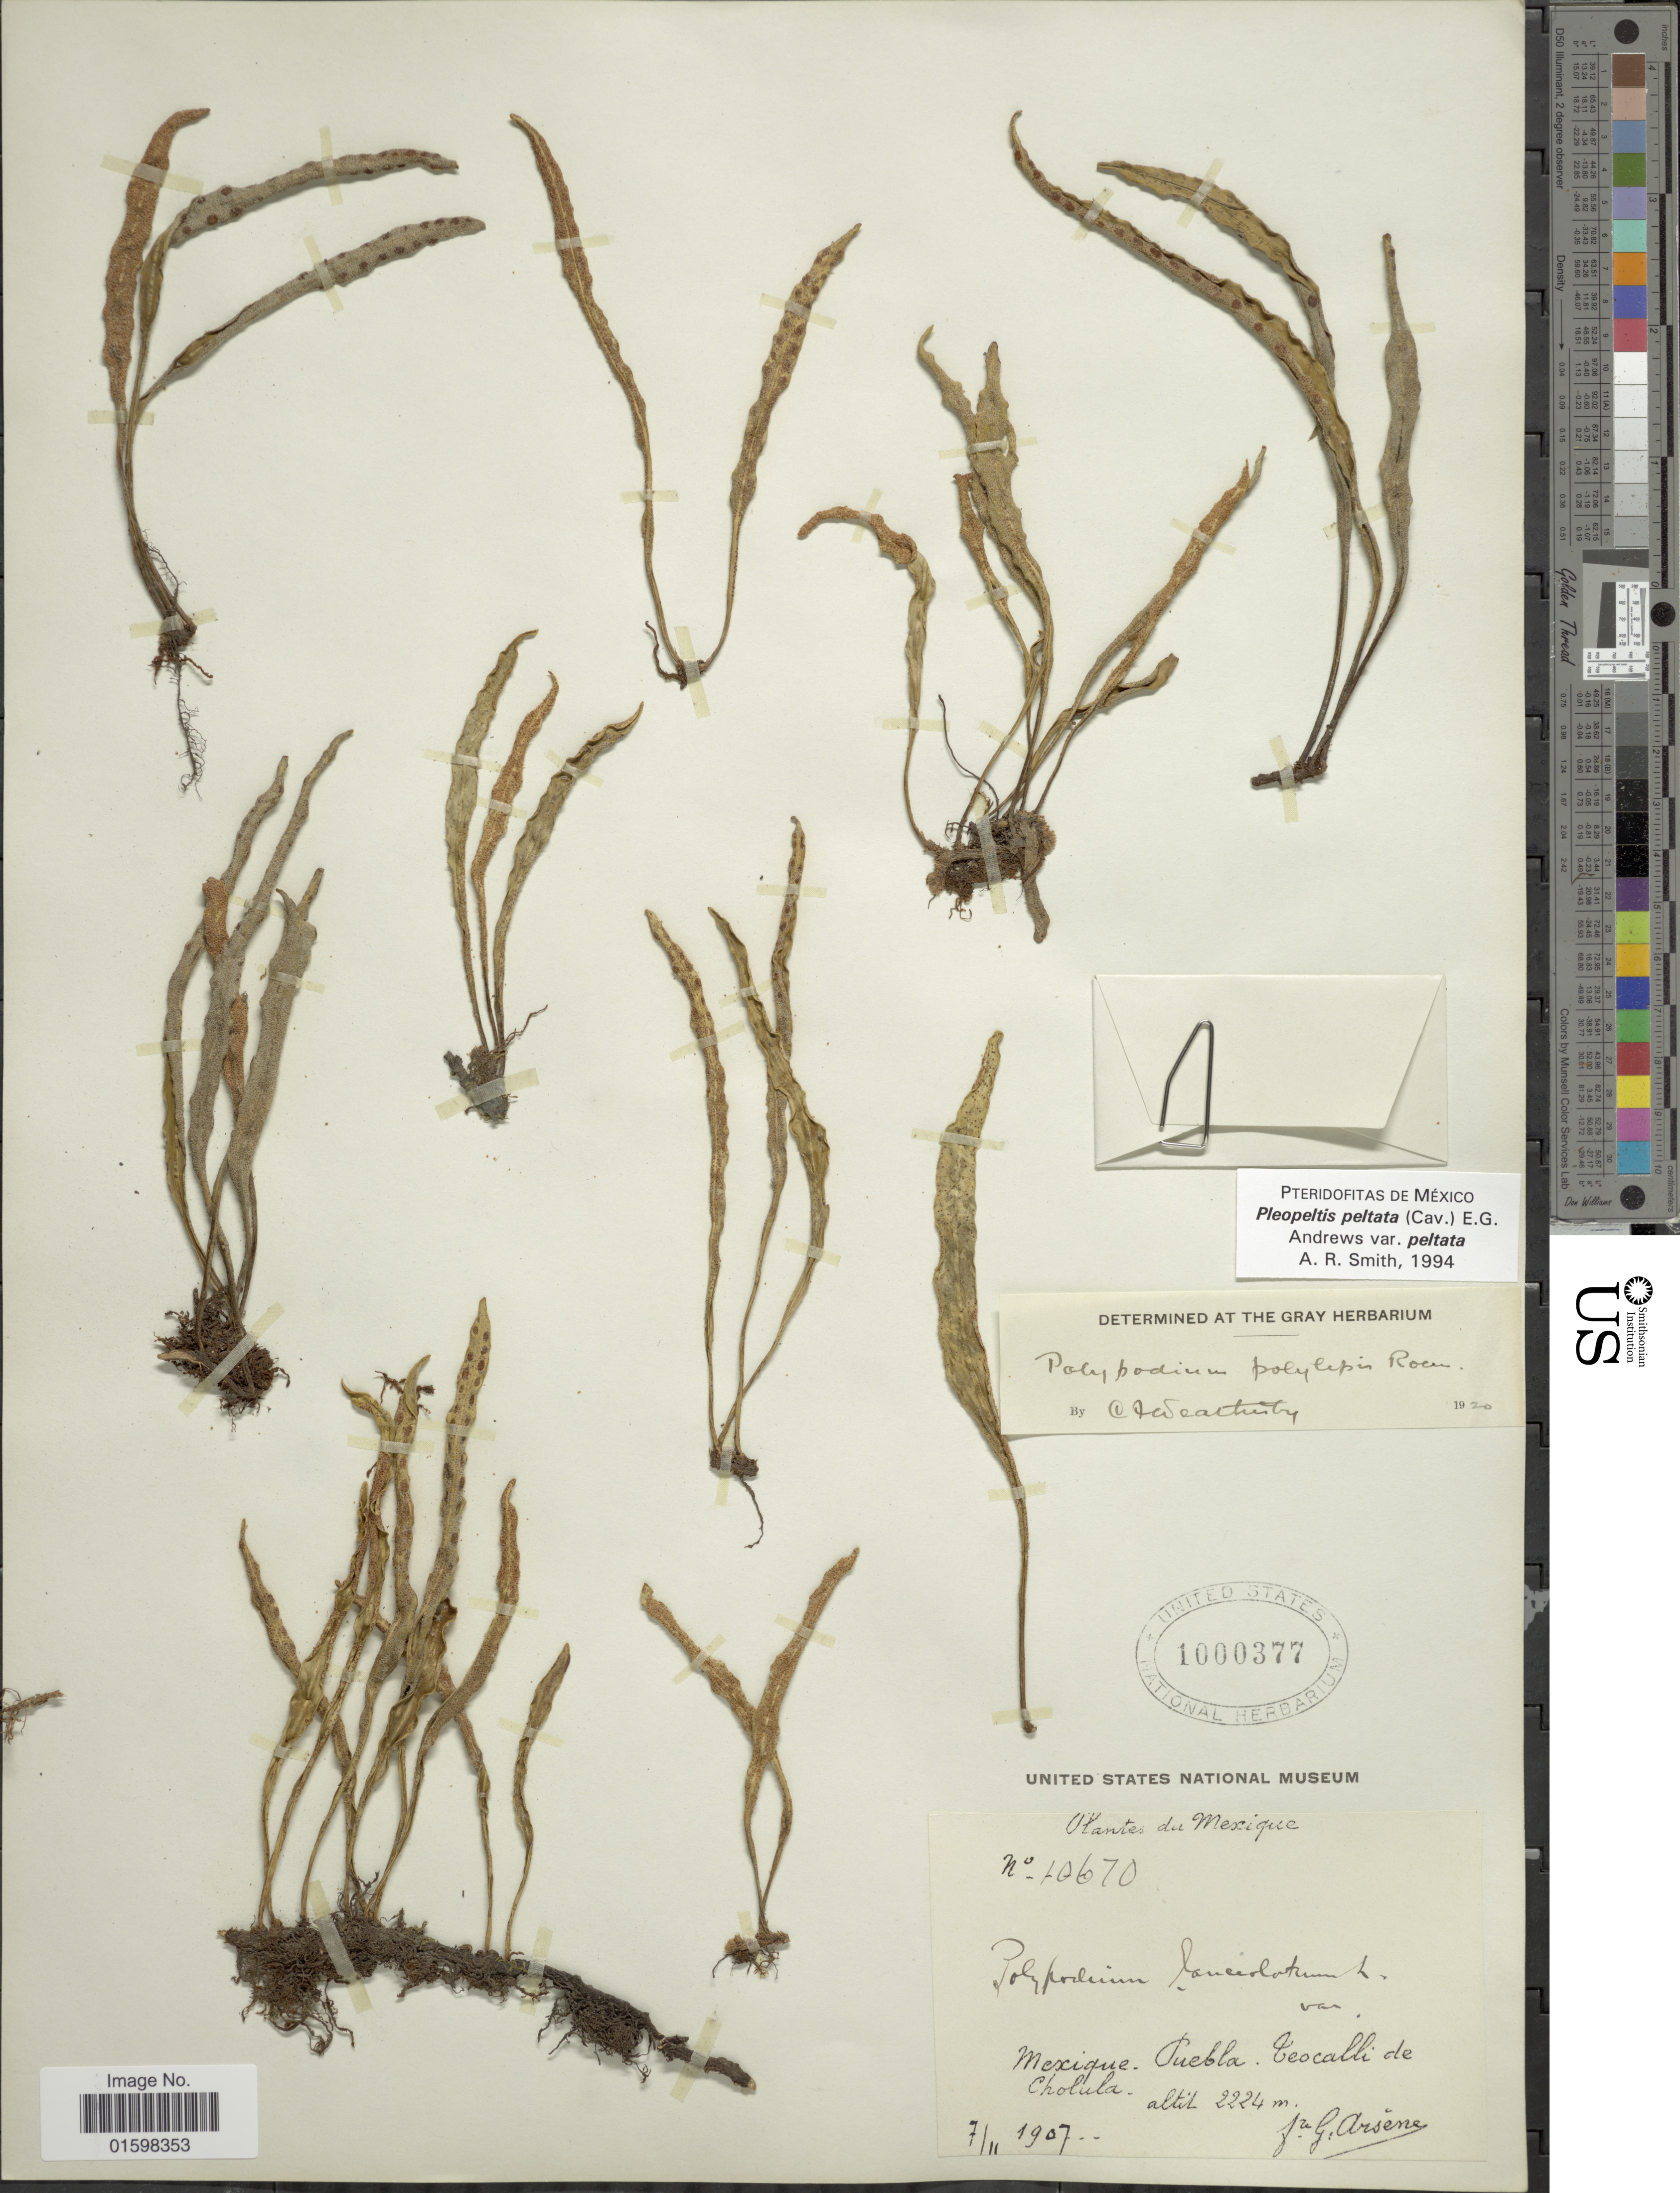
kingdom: Plantae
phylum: Tracheophyta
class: Polypodiopsida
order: Polypodiales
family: Polypodiaceae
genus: Pleopeltis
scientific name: Pleopeltis polylepis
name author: (Roem. ex Kunze) T. Moore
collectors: Bro. G. Arsène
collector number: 10670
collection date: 1907-11-07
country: Mexico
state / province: Puebla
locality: Teocalli de Cholula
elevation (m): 2224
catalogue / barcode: US 1000377